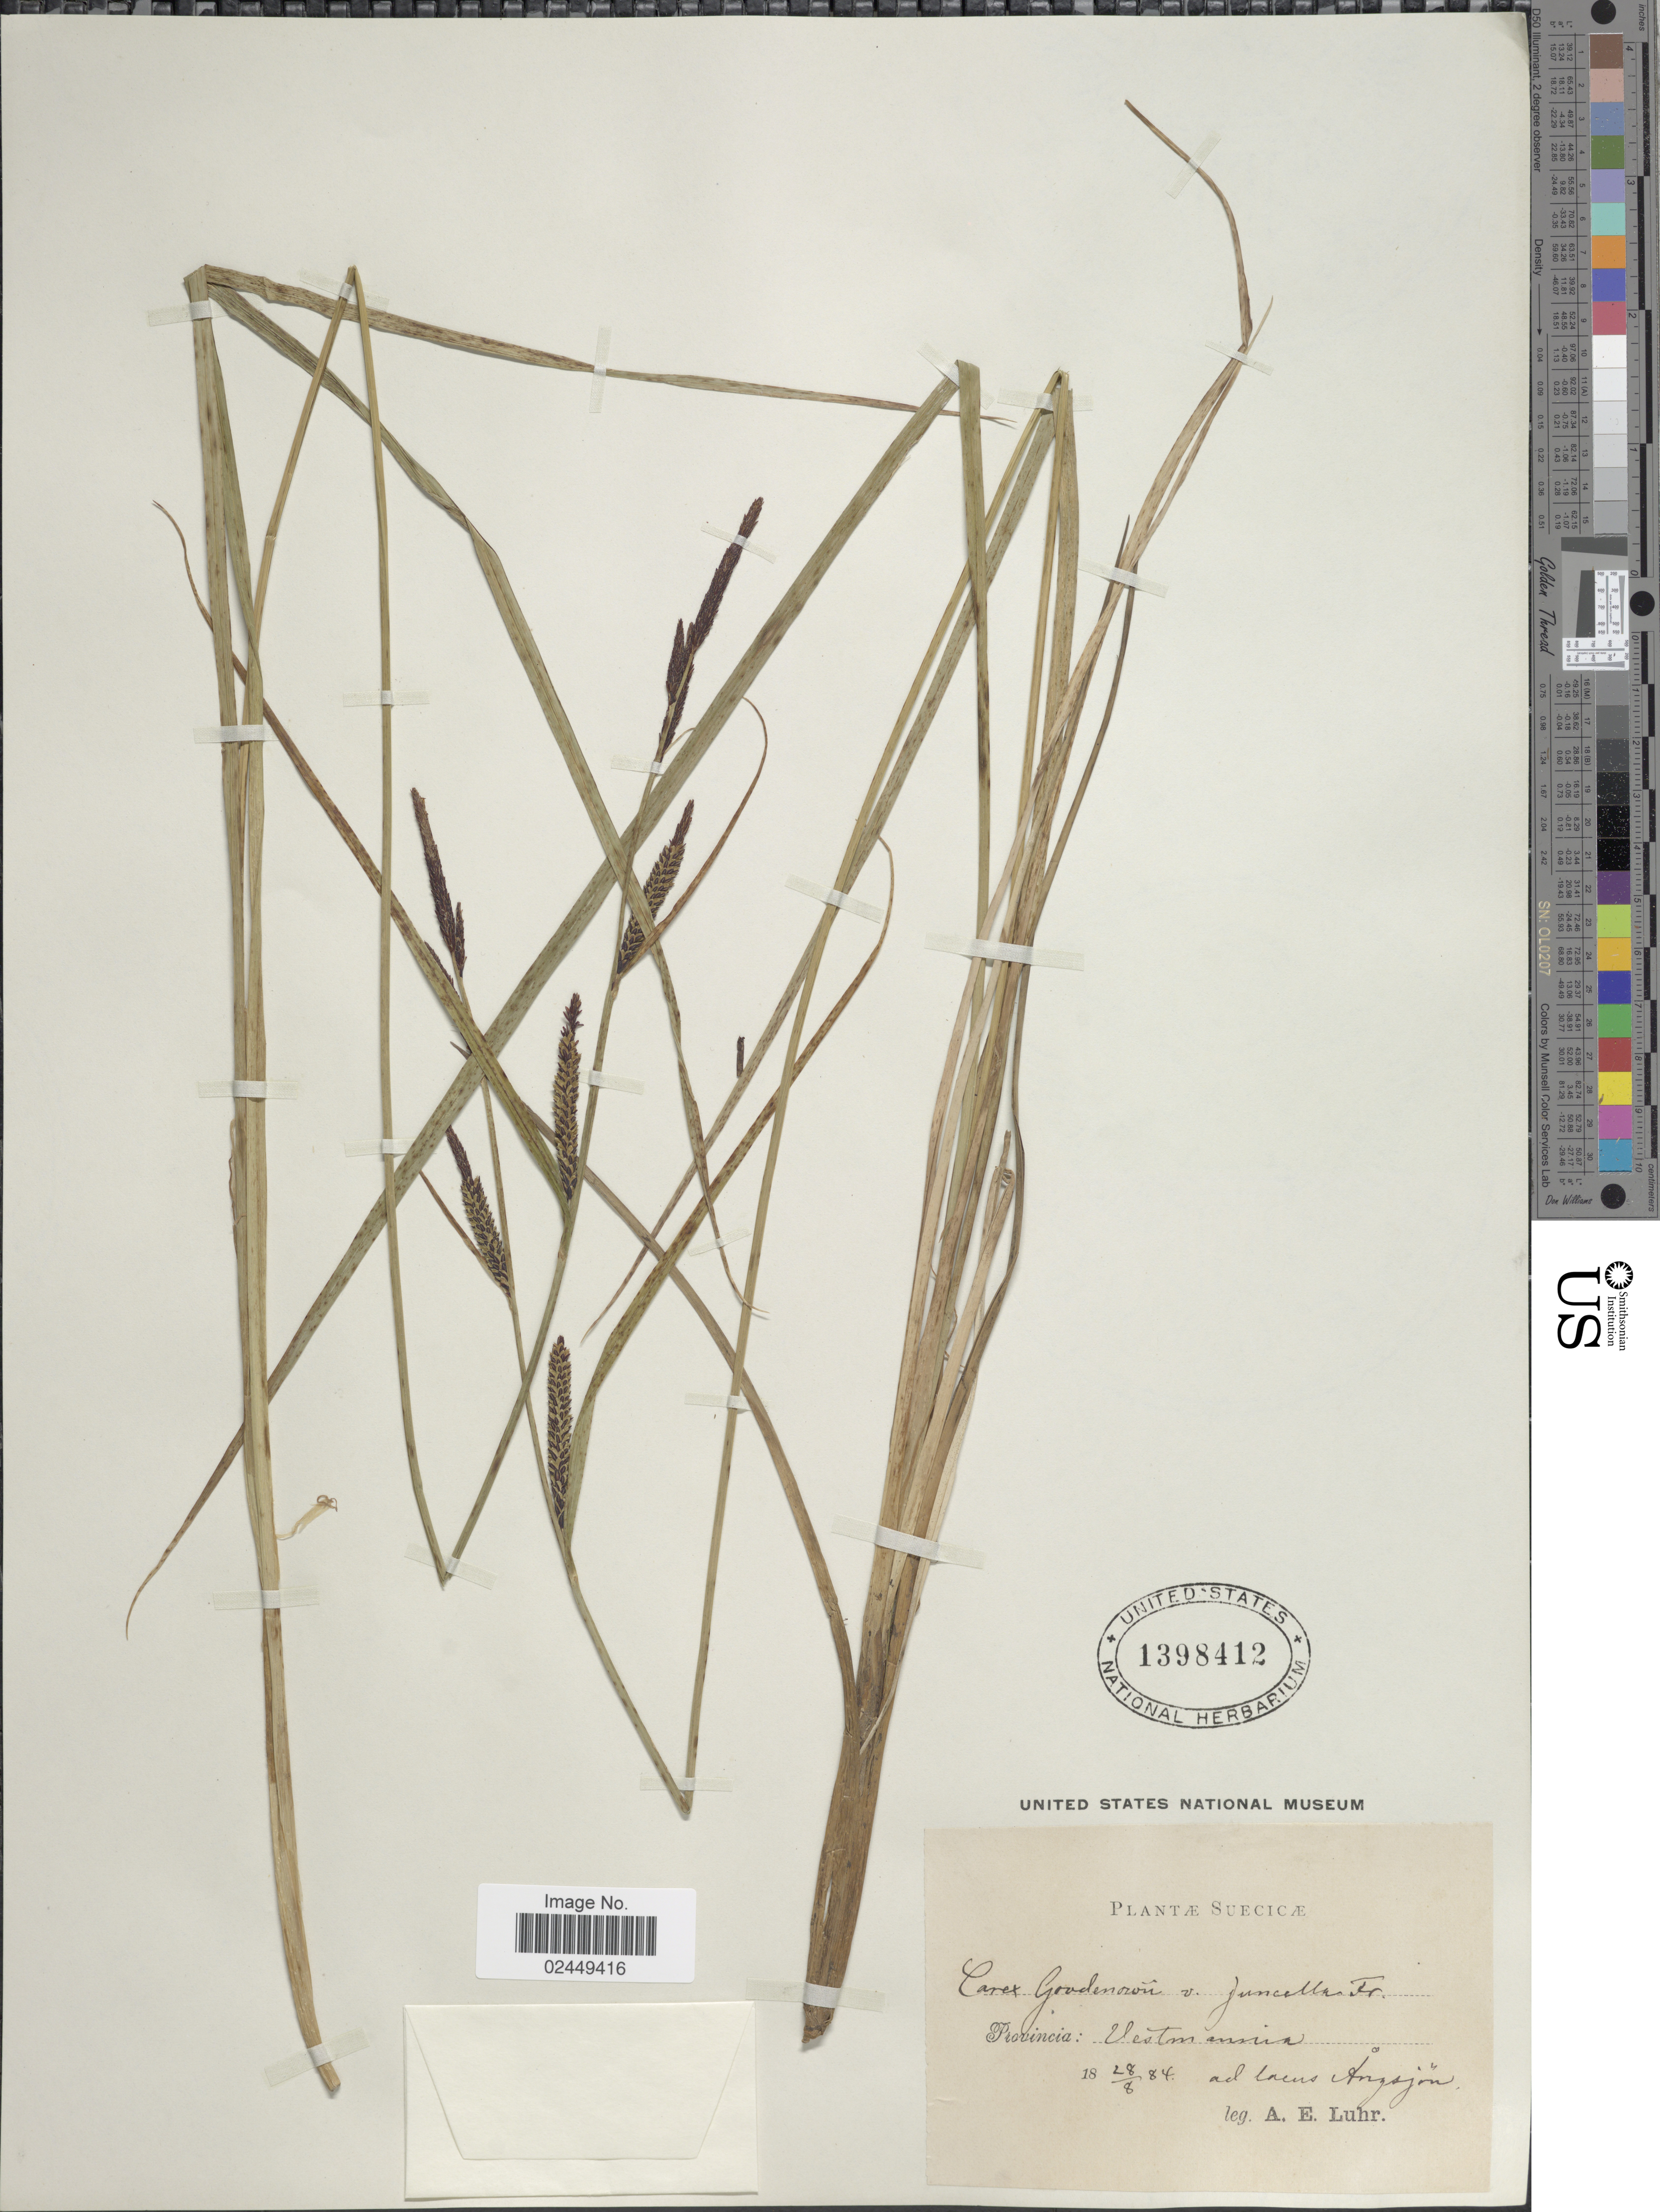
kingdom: Plantae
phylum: Tracheophyta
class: Liliopsida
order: Poales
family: Cyperaceae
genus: Carex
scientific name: Carex nigra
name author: (L.) Reichard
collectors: A. Luhr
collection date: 1884-08-28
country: Sweden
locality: Provincia: Vestmannia, ad lacus Angsjön.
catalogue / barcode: US 1398412